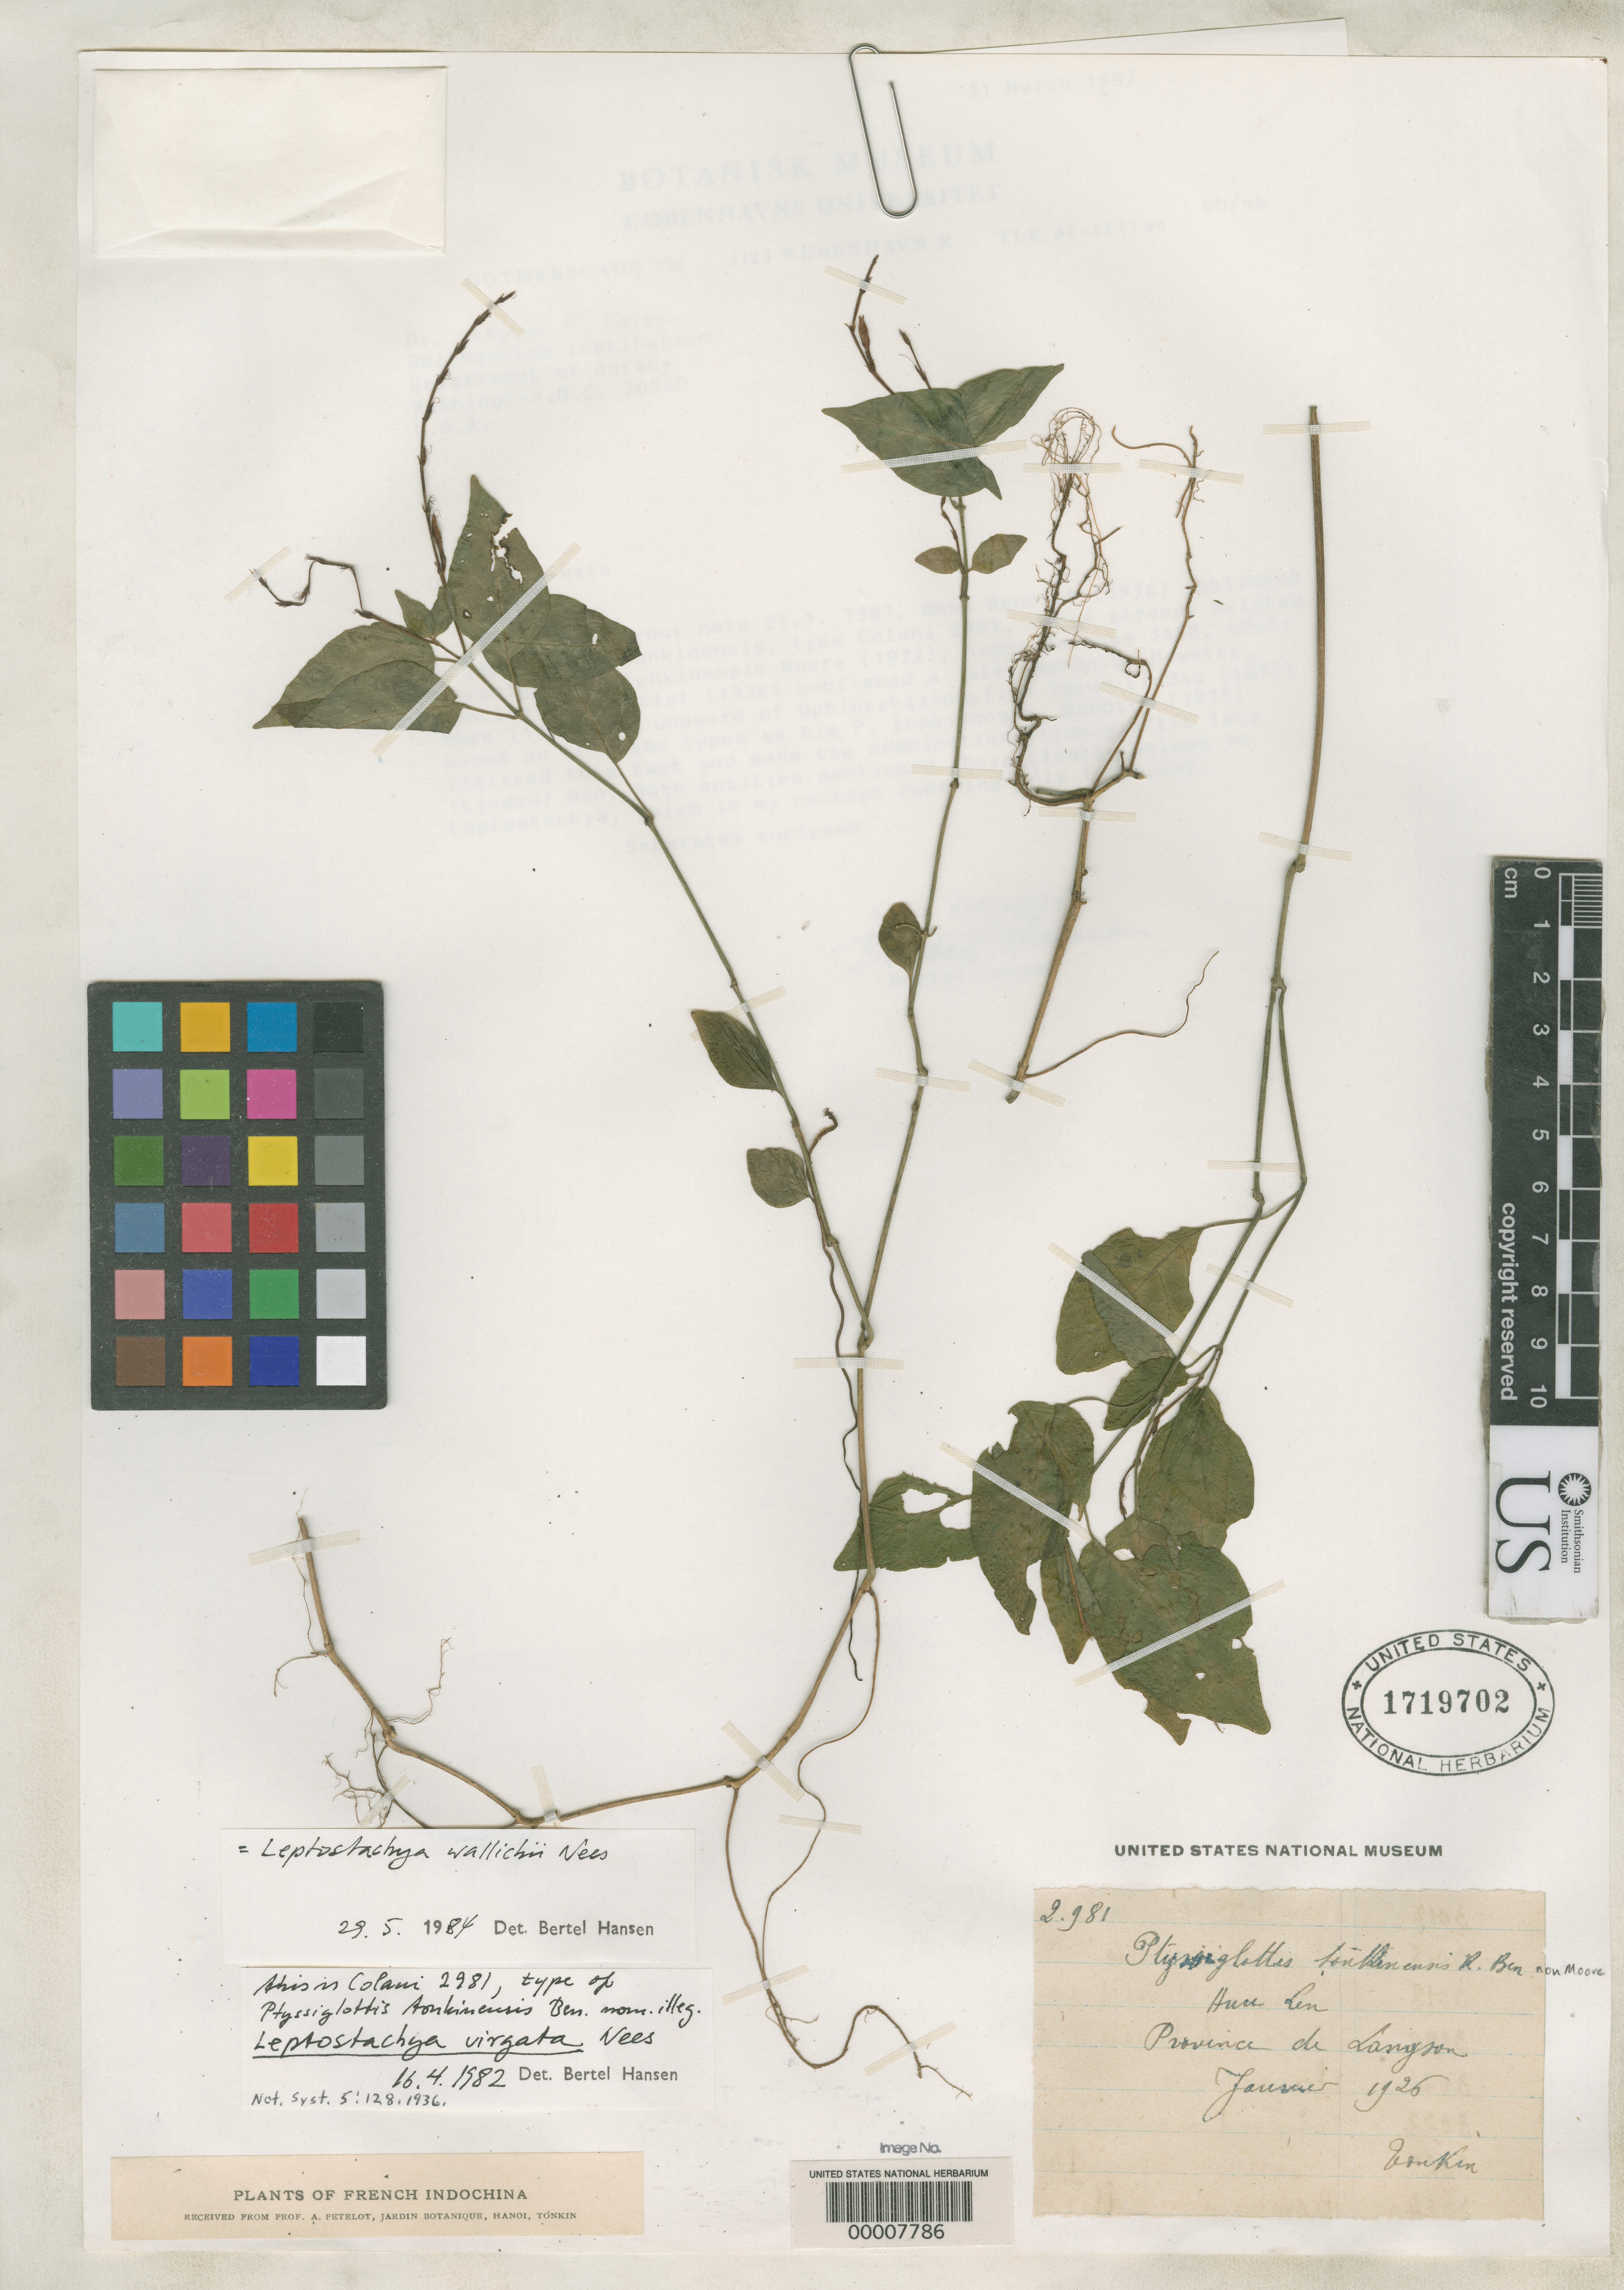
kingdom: Plantae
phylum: Tracheophyta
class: Magnoliopsida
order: Lamiales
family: Acanthaceae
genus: Ptyssiglottis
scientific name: Ptyssiglottis tonkinensis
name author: Benoist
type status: Isotype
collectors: E. Colani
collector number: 2981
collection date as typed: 1926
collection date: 1926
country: Vietnam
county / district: Langson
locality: Huu Len.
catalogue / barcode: US 1719702